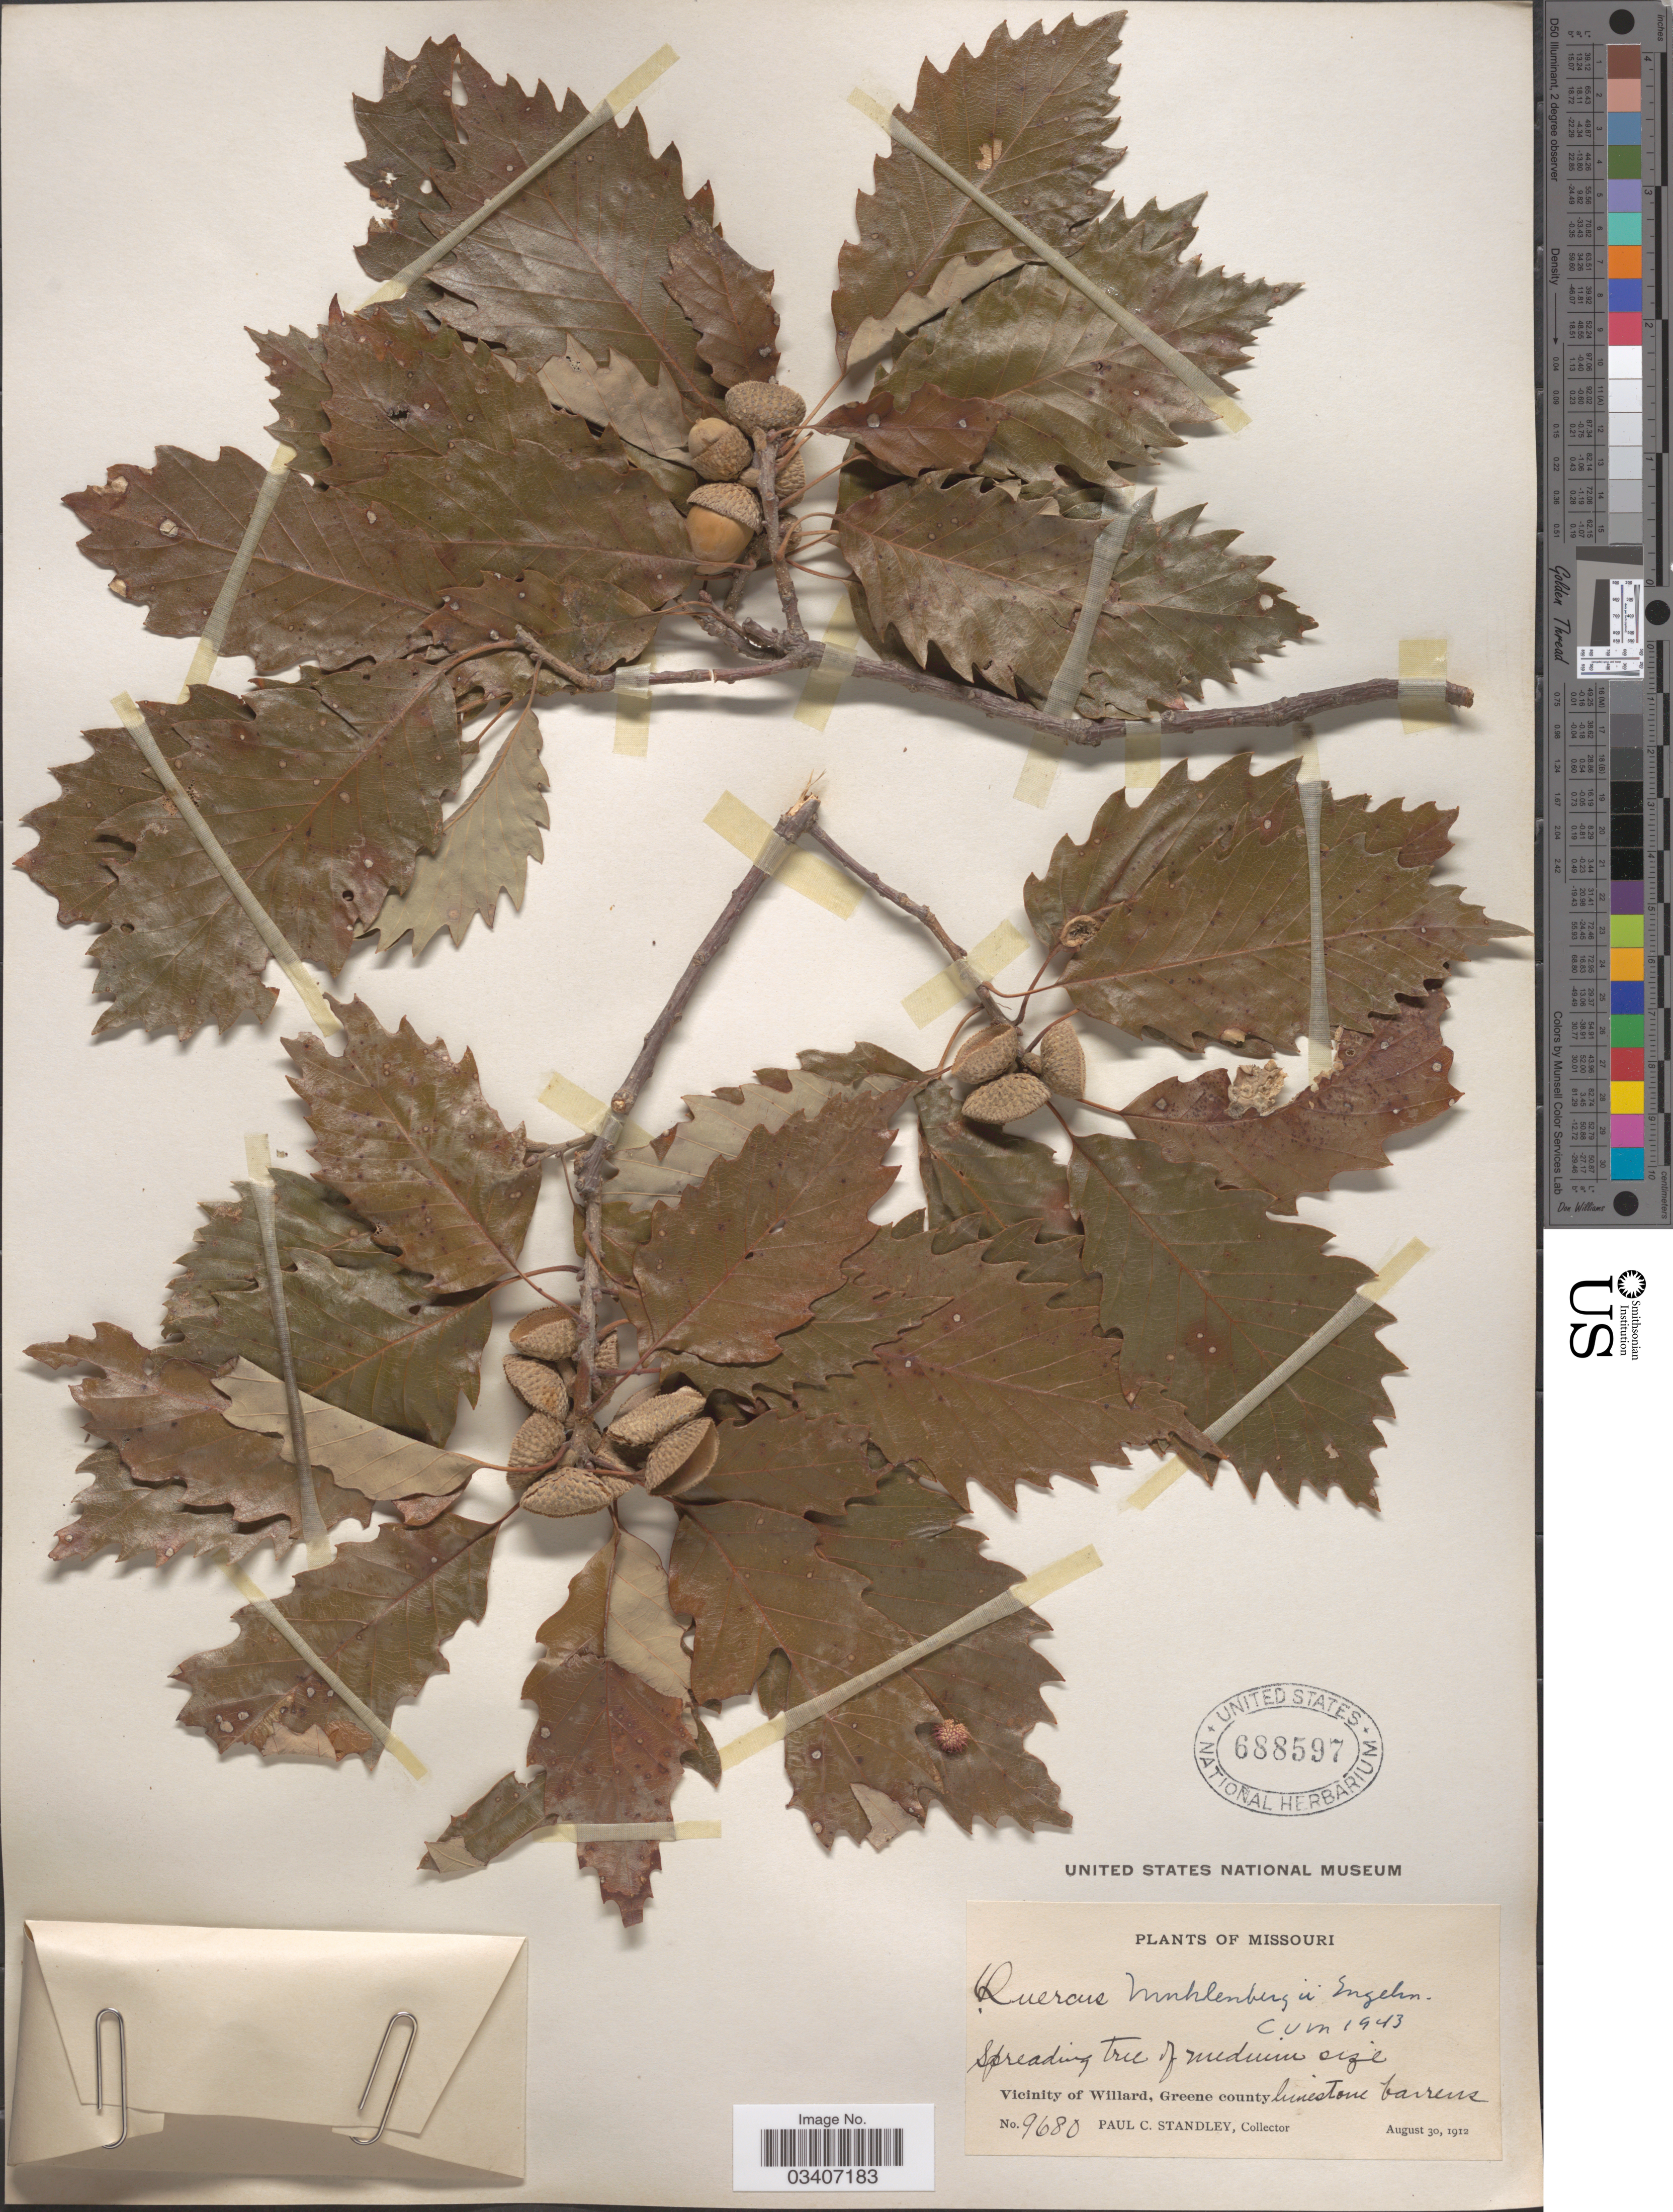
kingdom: Plantae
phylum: Tracheophyta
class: Magnoliopsida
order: Fagales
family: Fagaceae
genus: Quercus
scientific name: Quercus muehlenbergii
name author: Engelm.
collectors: P. C. Standley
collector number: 9680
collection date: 1912-08-30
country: United States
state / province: Missouri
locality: Vicinity of Willard, Greene county limestone barrens.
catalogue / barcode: US 688597